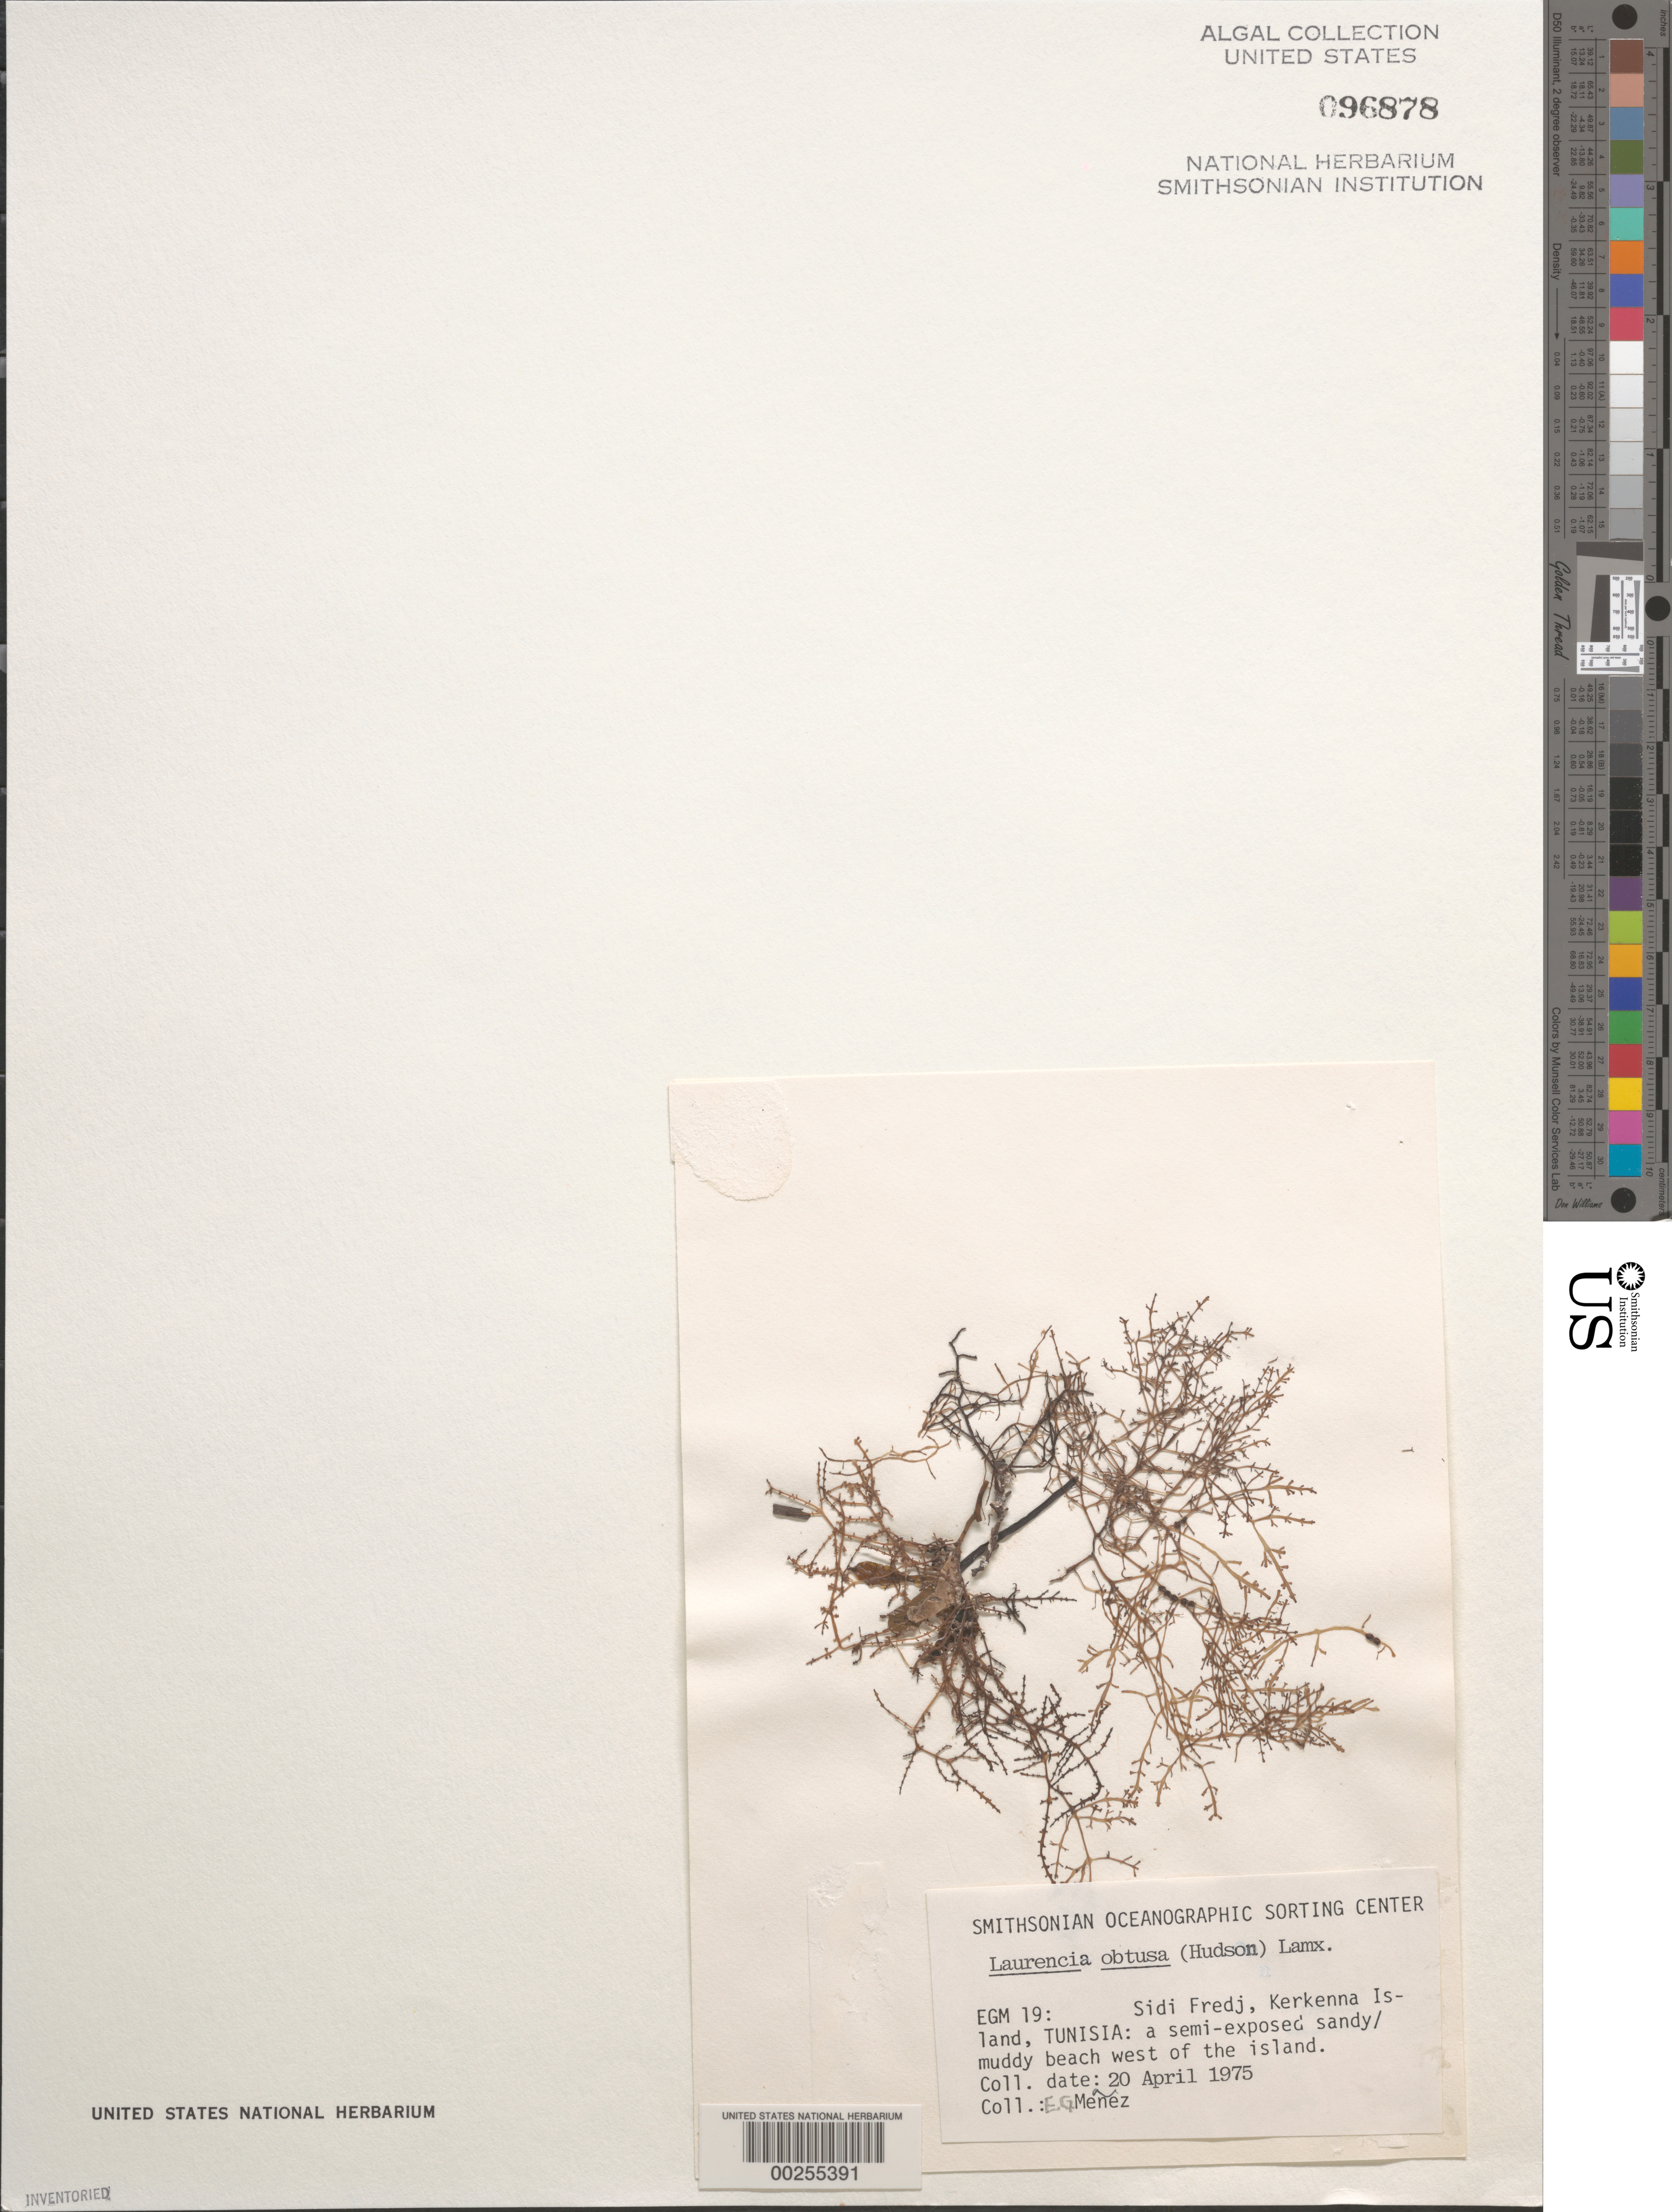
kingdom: Plantae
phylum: Rhodophyta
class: Florideophyceae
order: Ceramiales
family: Rhodomelaceae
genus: Laurencia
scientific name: Laurencia obtusa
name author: (Huds.) J.V.Lamouroux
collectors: Meñez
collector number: EGM 19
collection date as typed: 20 Apr 1975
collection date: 1975-04-20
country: Tunisia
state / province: Sfax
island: Kerkenna Island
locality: Sidi Fredj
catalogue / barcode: US 96878